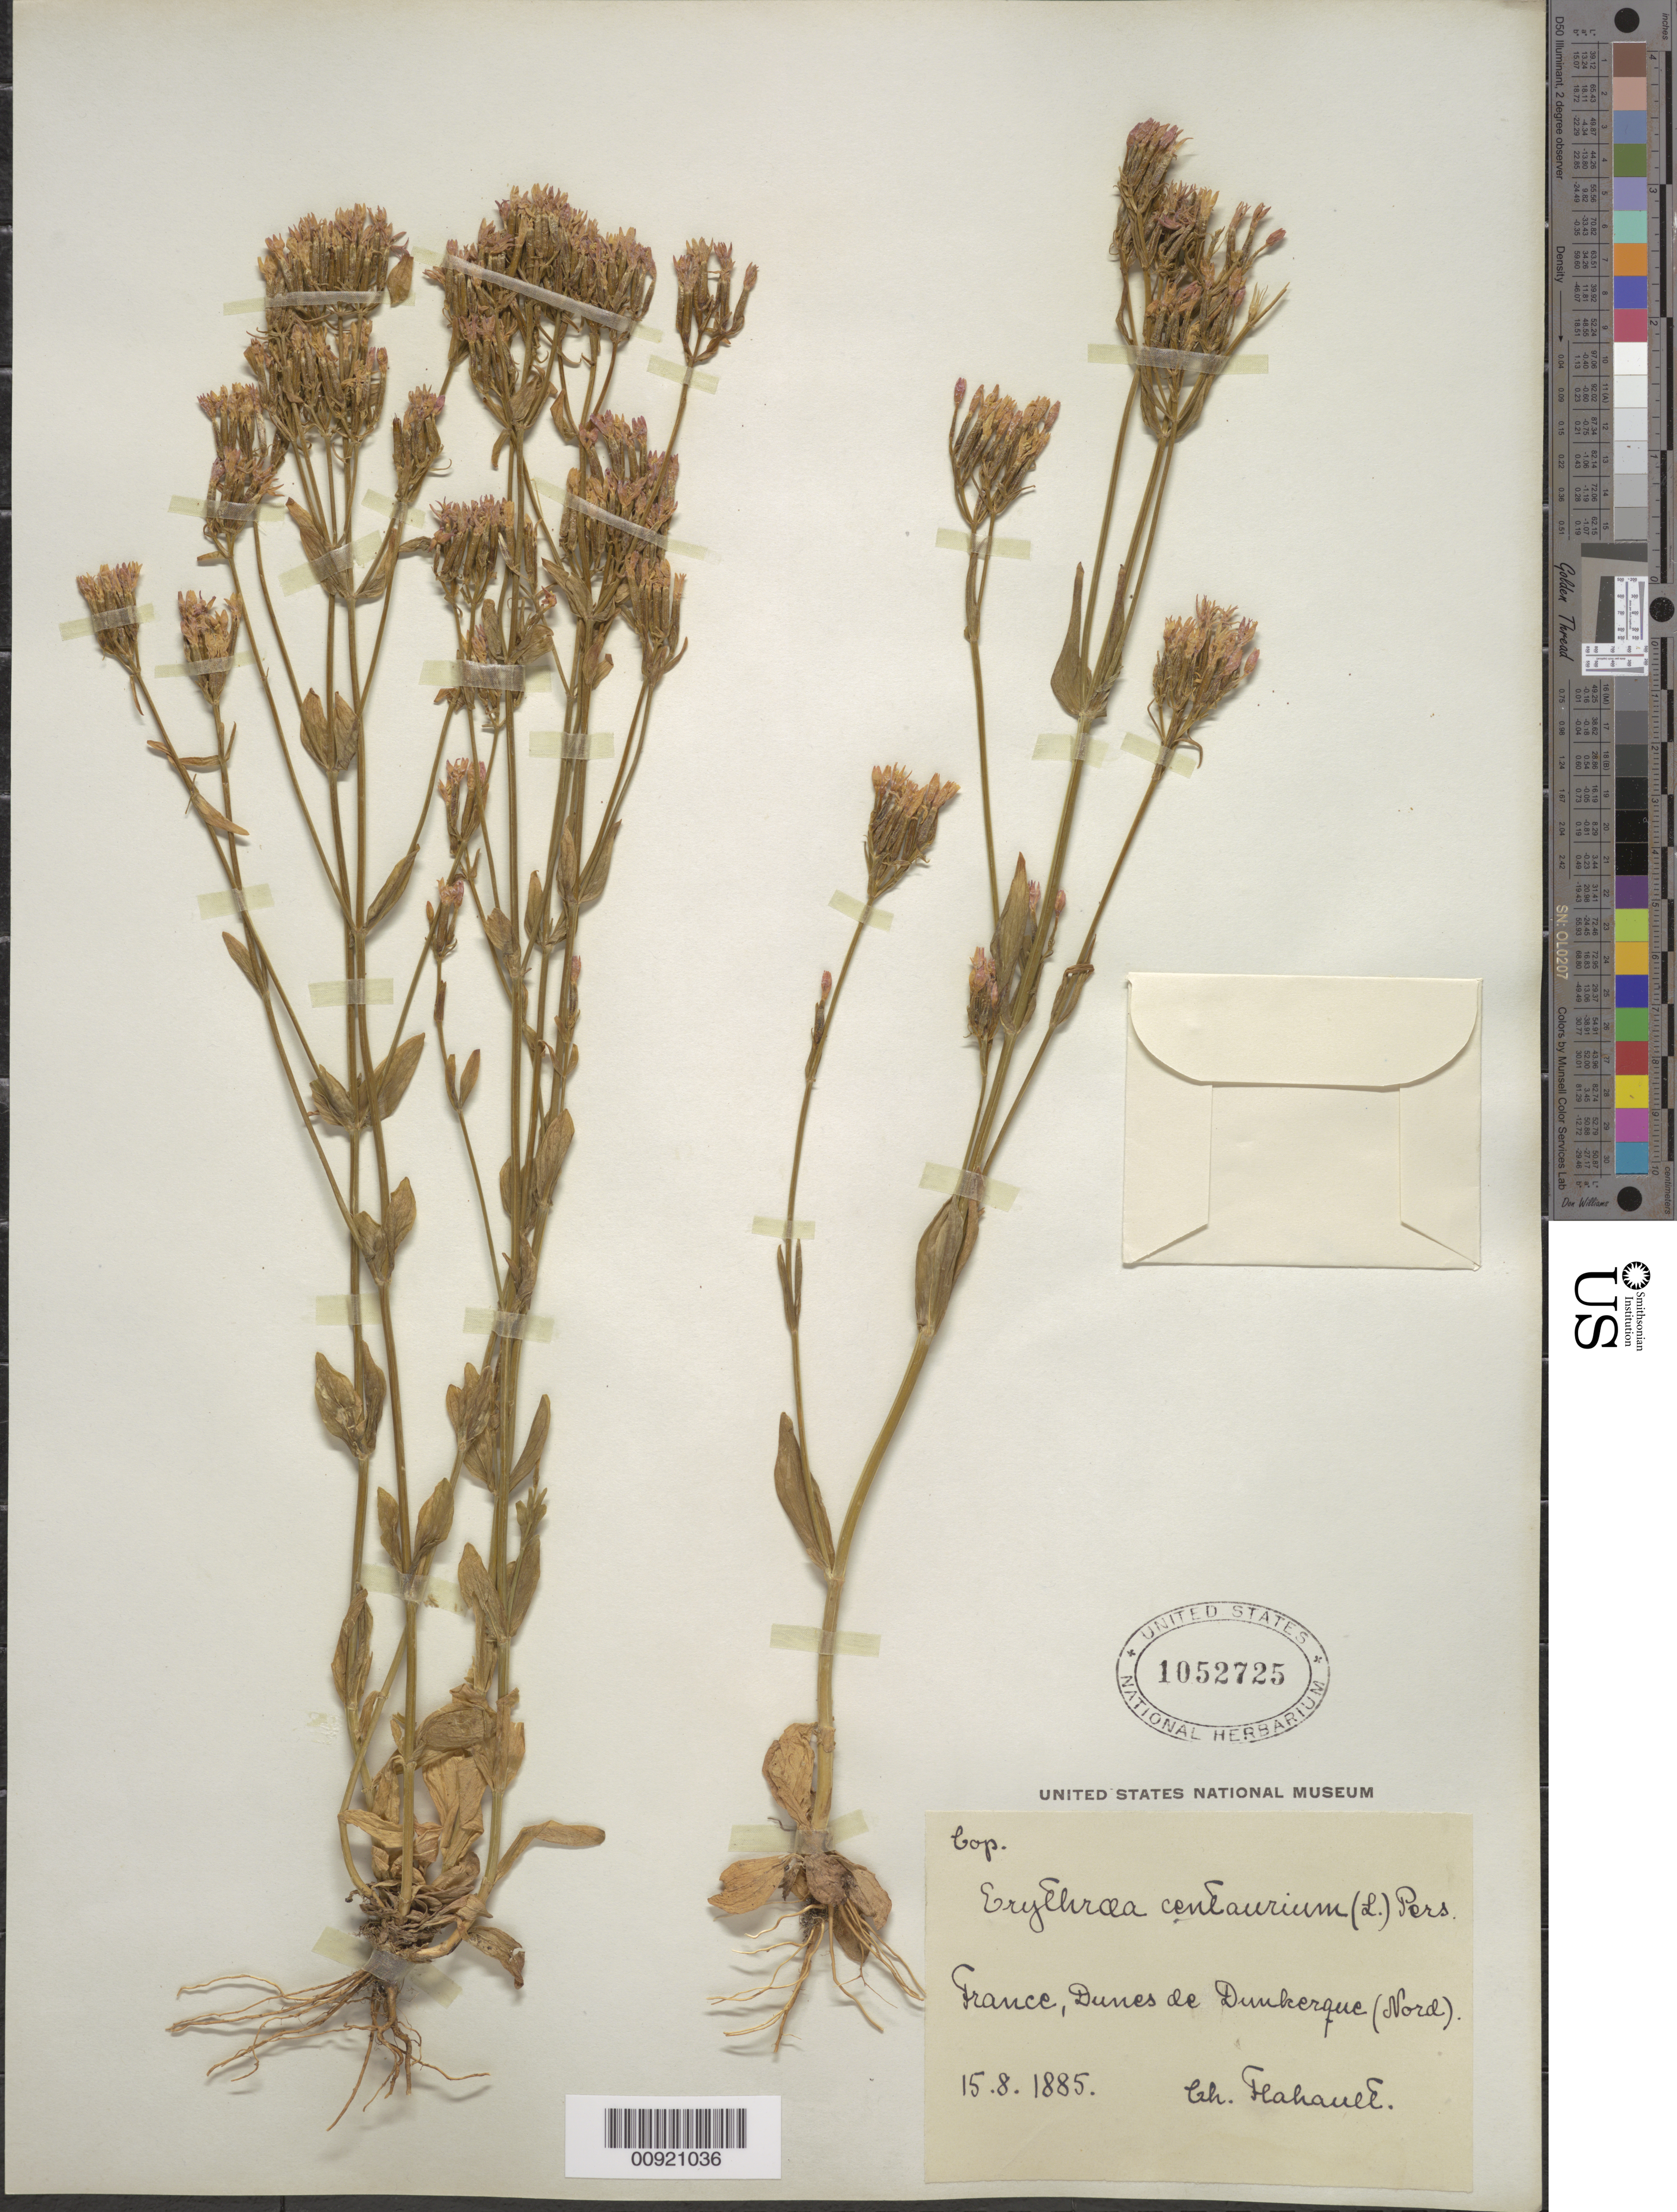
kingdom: Plantae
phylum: Tracheophyta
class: Magnoliopsida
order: Gentianales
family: Gentianaceae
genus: Erythraea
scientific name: Erythraea centaurium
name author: (L.) Borkh.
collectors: Hahult, --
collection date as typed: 15 Aug 1885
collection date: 1885-08-15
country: France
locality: Dunes de Dunkerque (Nord)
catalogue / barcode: US 1052725